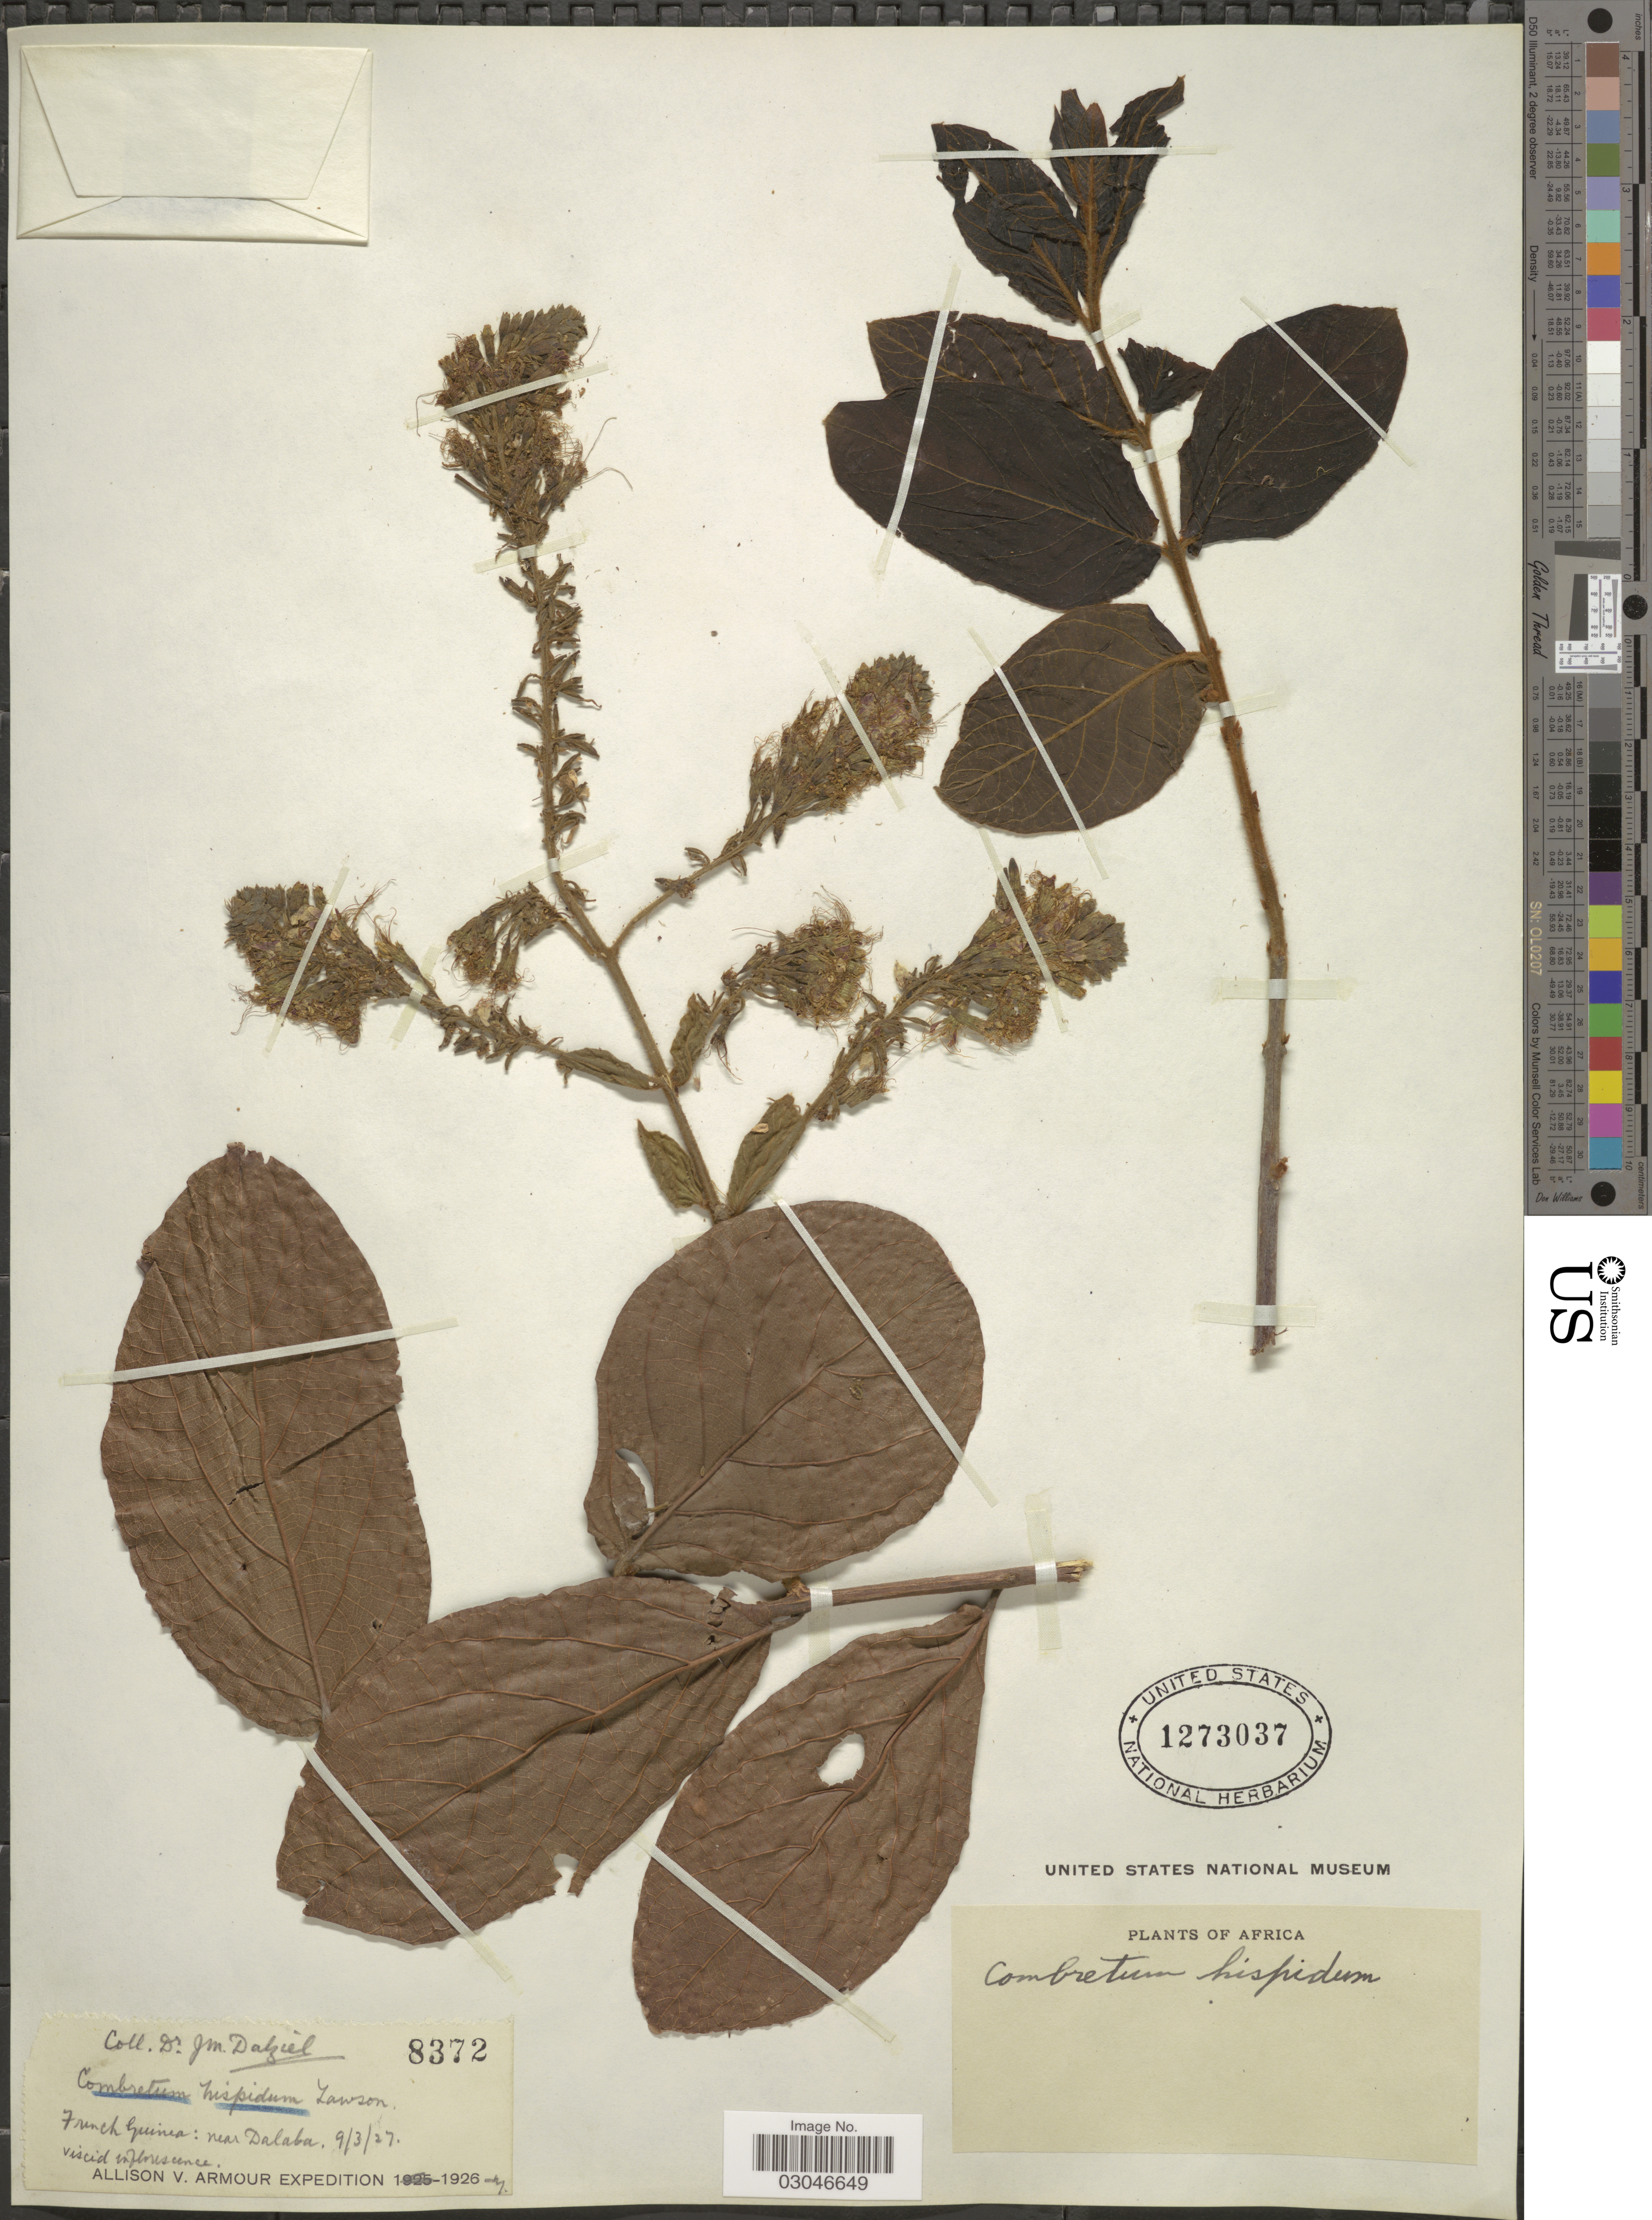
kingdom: Plantae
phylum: Tracheophyta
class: Magnoliopsida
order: Myrtales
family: Combretaceae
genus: Combretum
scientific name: Combretum hispidum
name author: M.A. Lawson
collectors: J. Dalziel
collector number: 8372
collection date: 1927-03-09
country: Guinea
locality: Near Dalaba.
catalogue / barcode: US 1273037